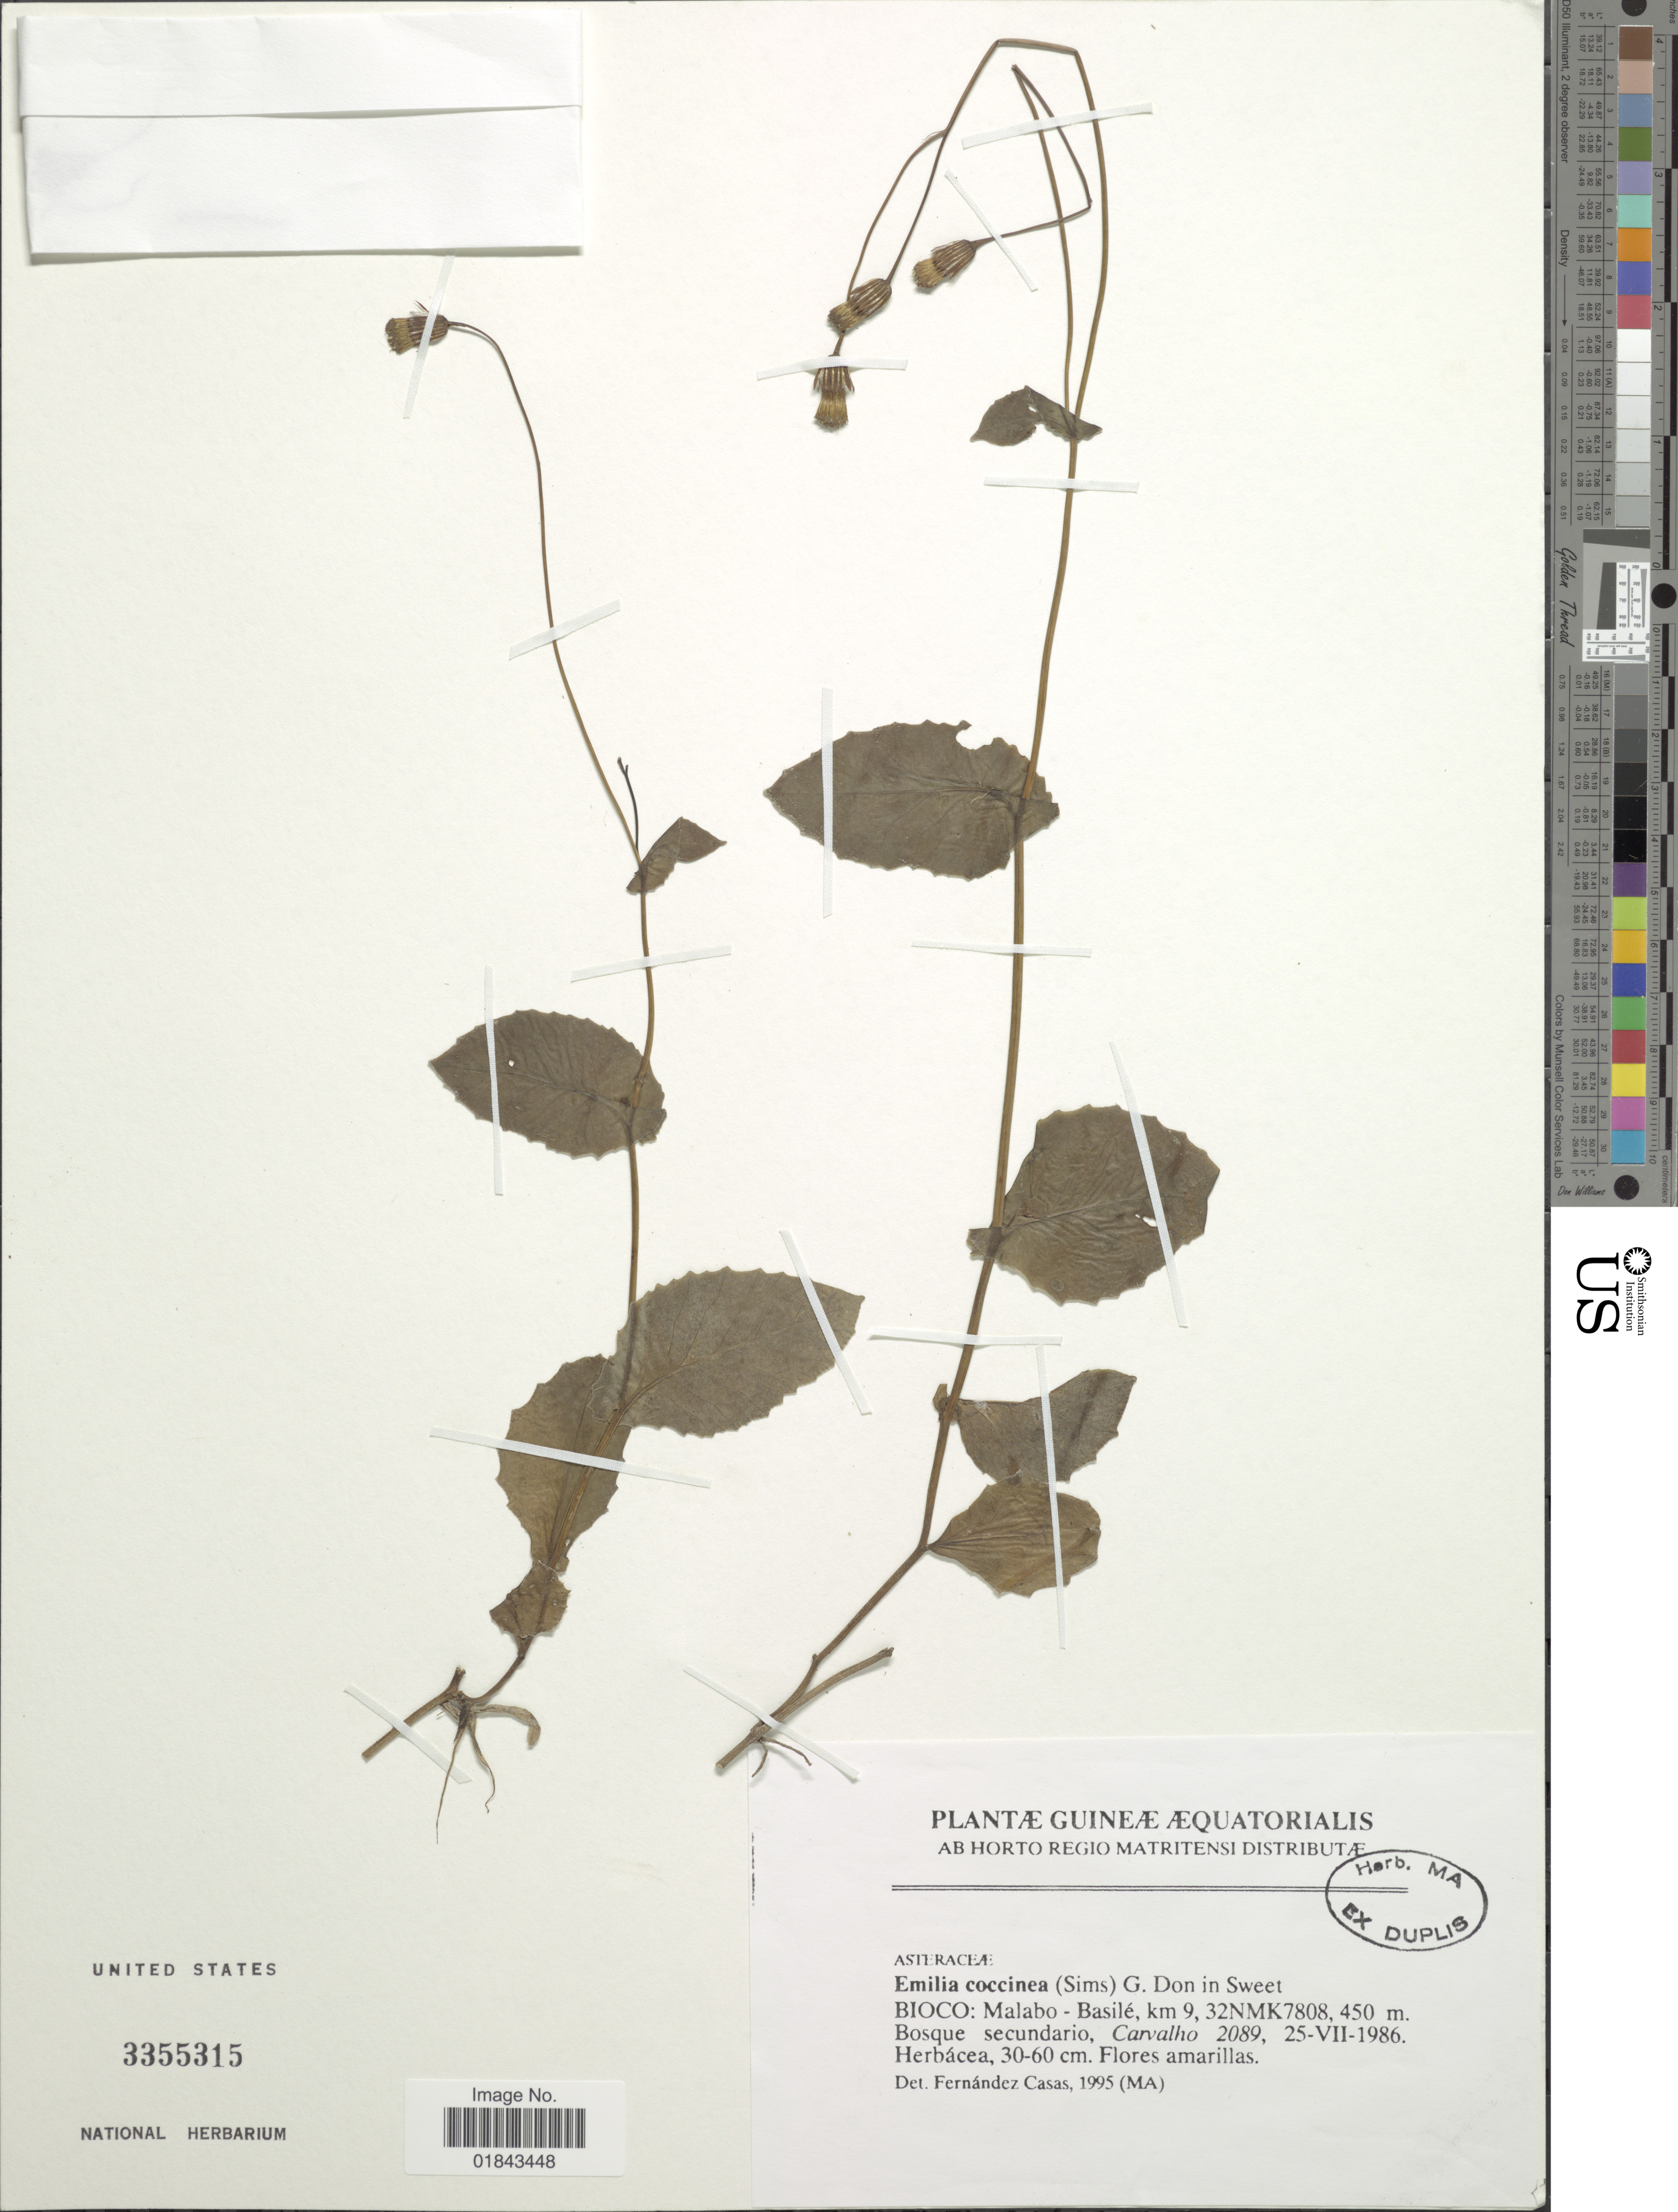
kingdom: Plantae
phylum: Tracheophyta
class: Magnoliopsida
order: Asterales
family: Asteraceae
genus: Emilia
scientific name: Emilia coccinea (Sims) Sweet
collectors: Carvalho, --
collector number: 2089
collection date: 1986-07-25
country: Guinea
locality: Bioco: Malabo-Basile, km 9, 32NMK7808.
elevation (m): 450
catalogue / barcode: US 3355315